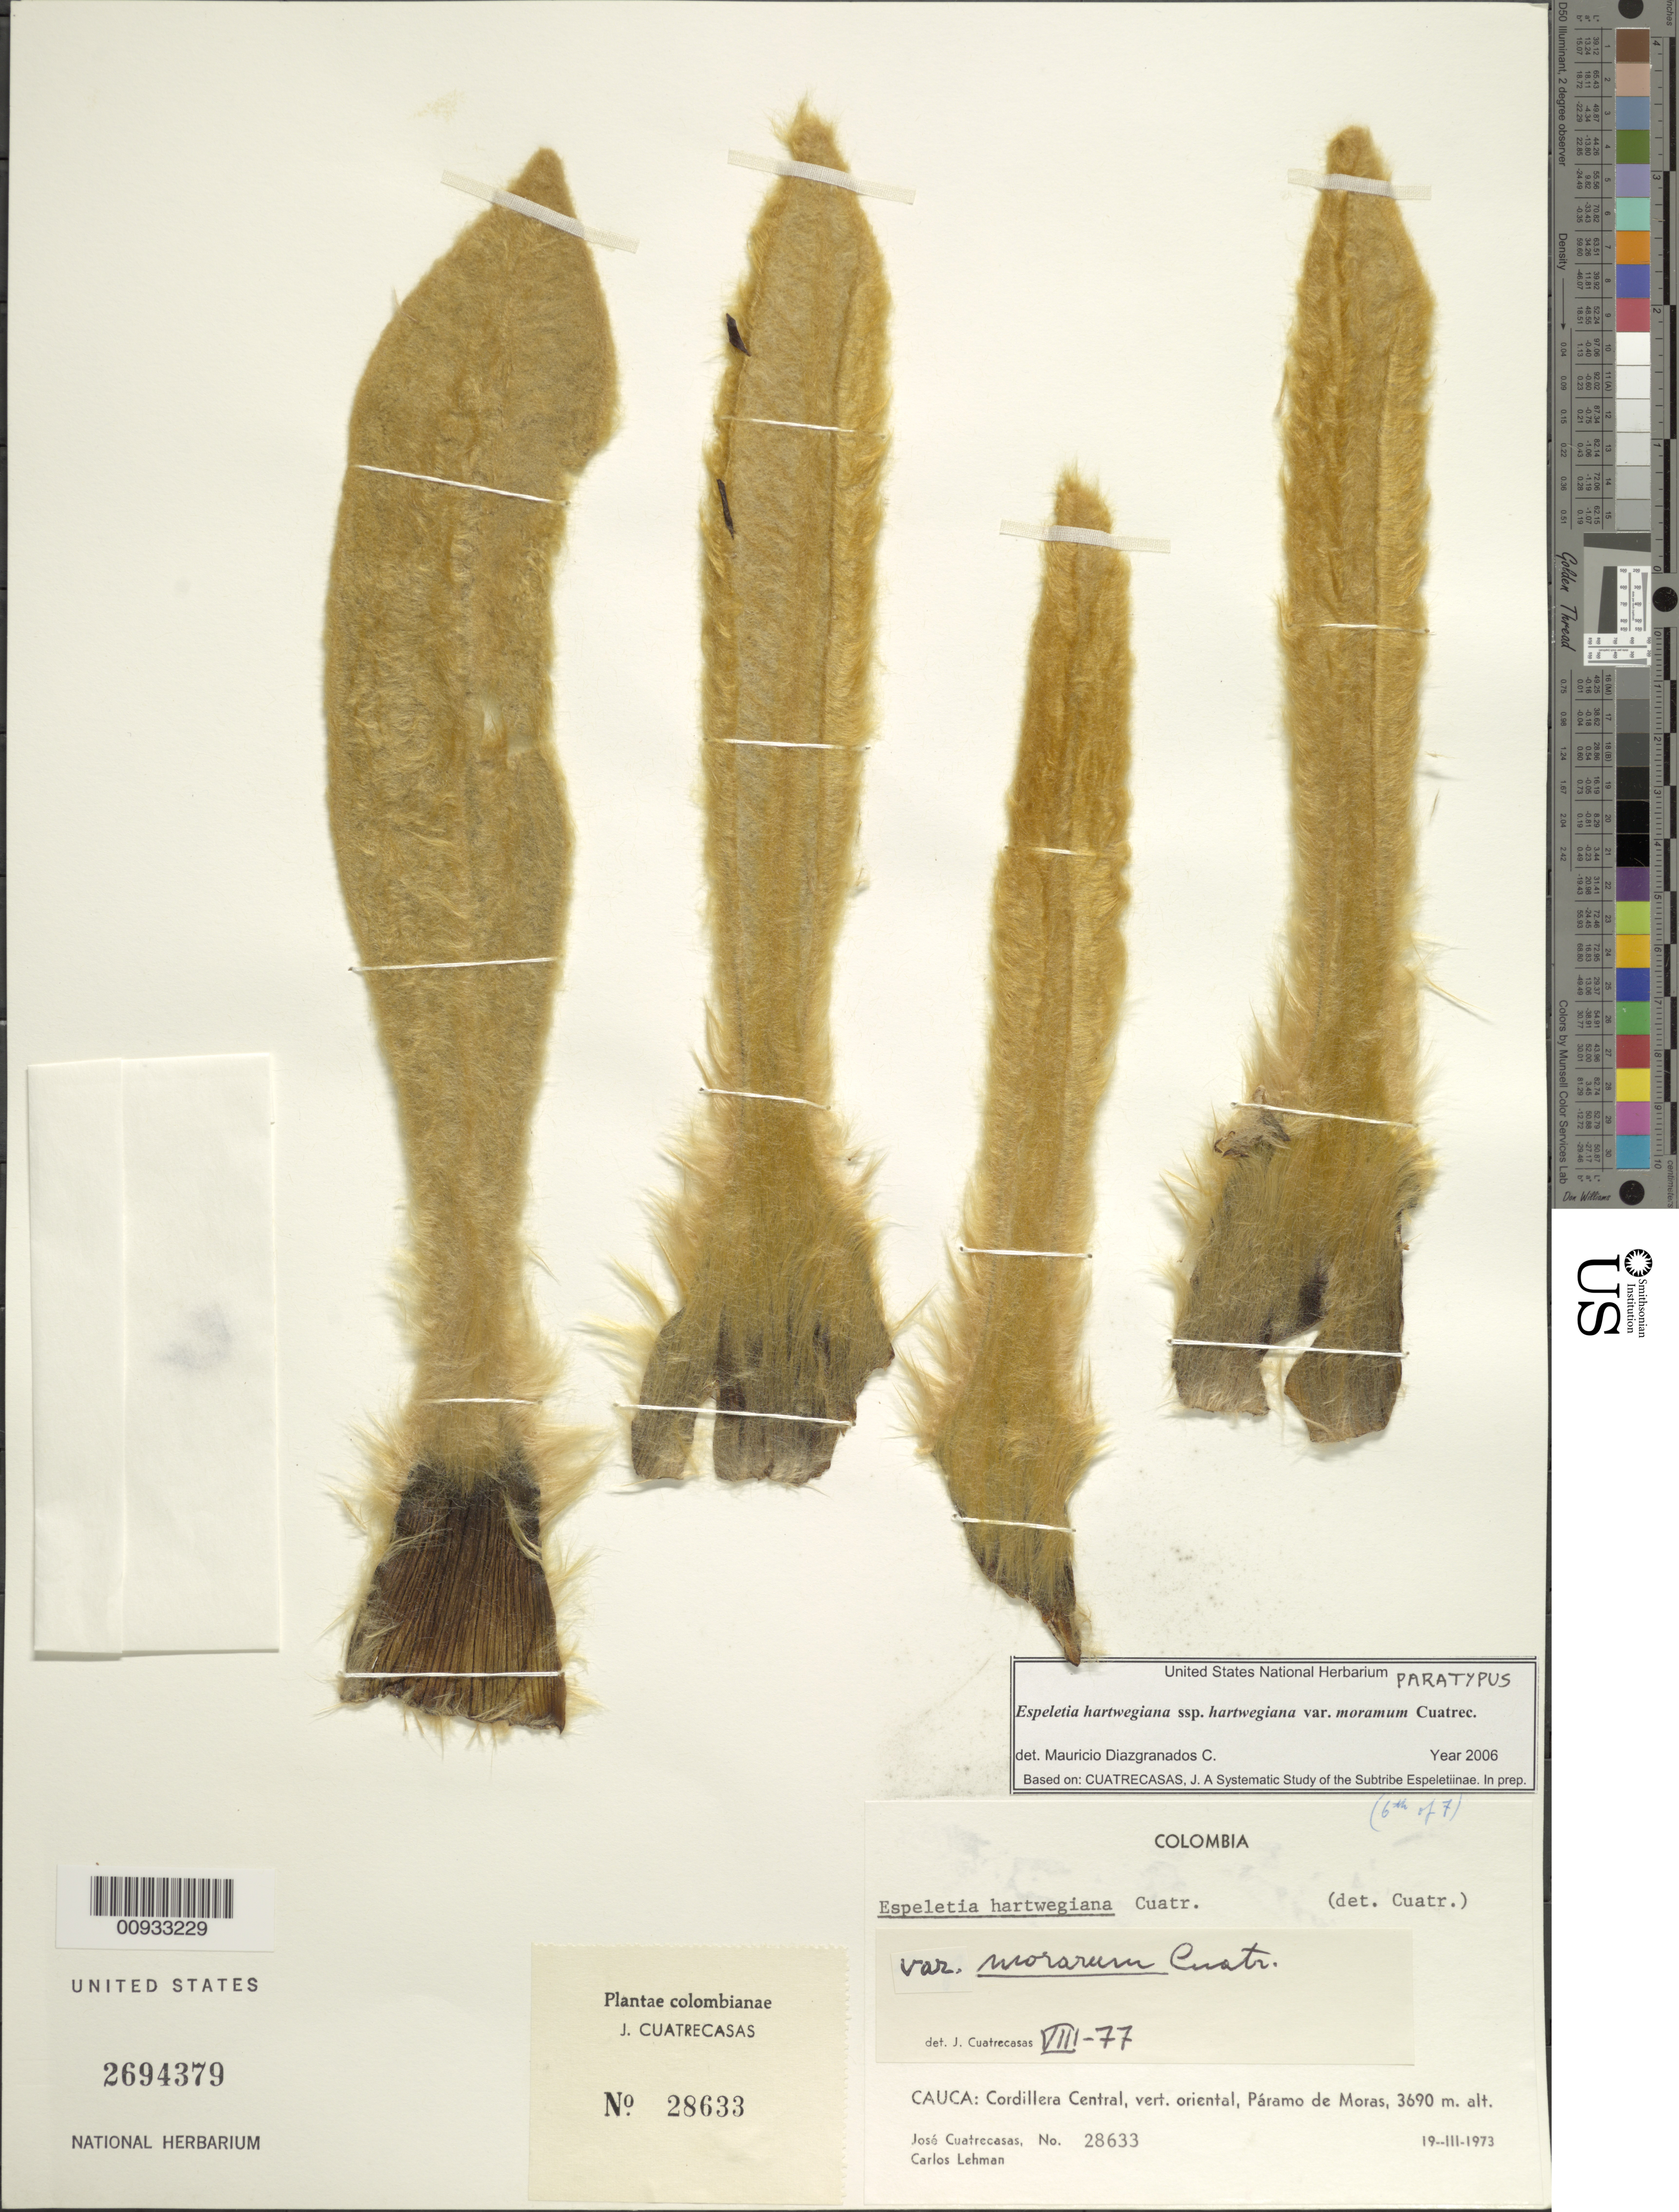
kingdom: Plantae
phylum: Tracheophyta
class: Magnoliopsida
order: Asterales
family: Asteraceae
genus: Espeletia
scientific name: Espeletia hartwegiana var. morarum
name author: Cuatrec.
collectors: J. Cuatrecasas & C. Lehman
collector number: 28633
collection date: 1973-03-19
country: Colombia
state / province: Cauca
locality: Cordillera Central, vert. oriental, Paramo de Moras.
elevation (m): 3690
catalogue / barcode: US 2694379